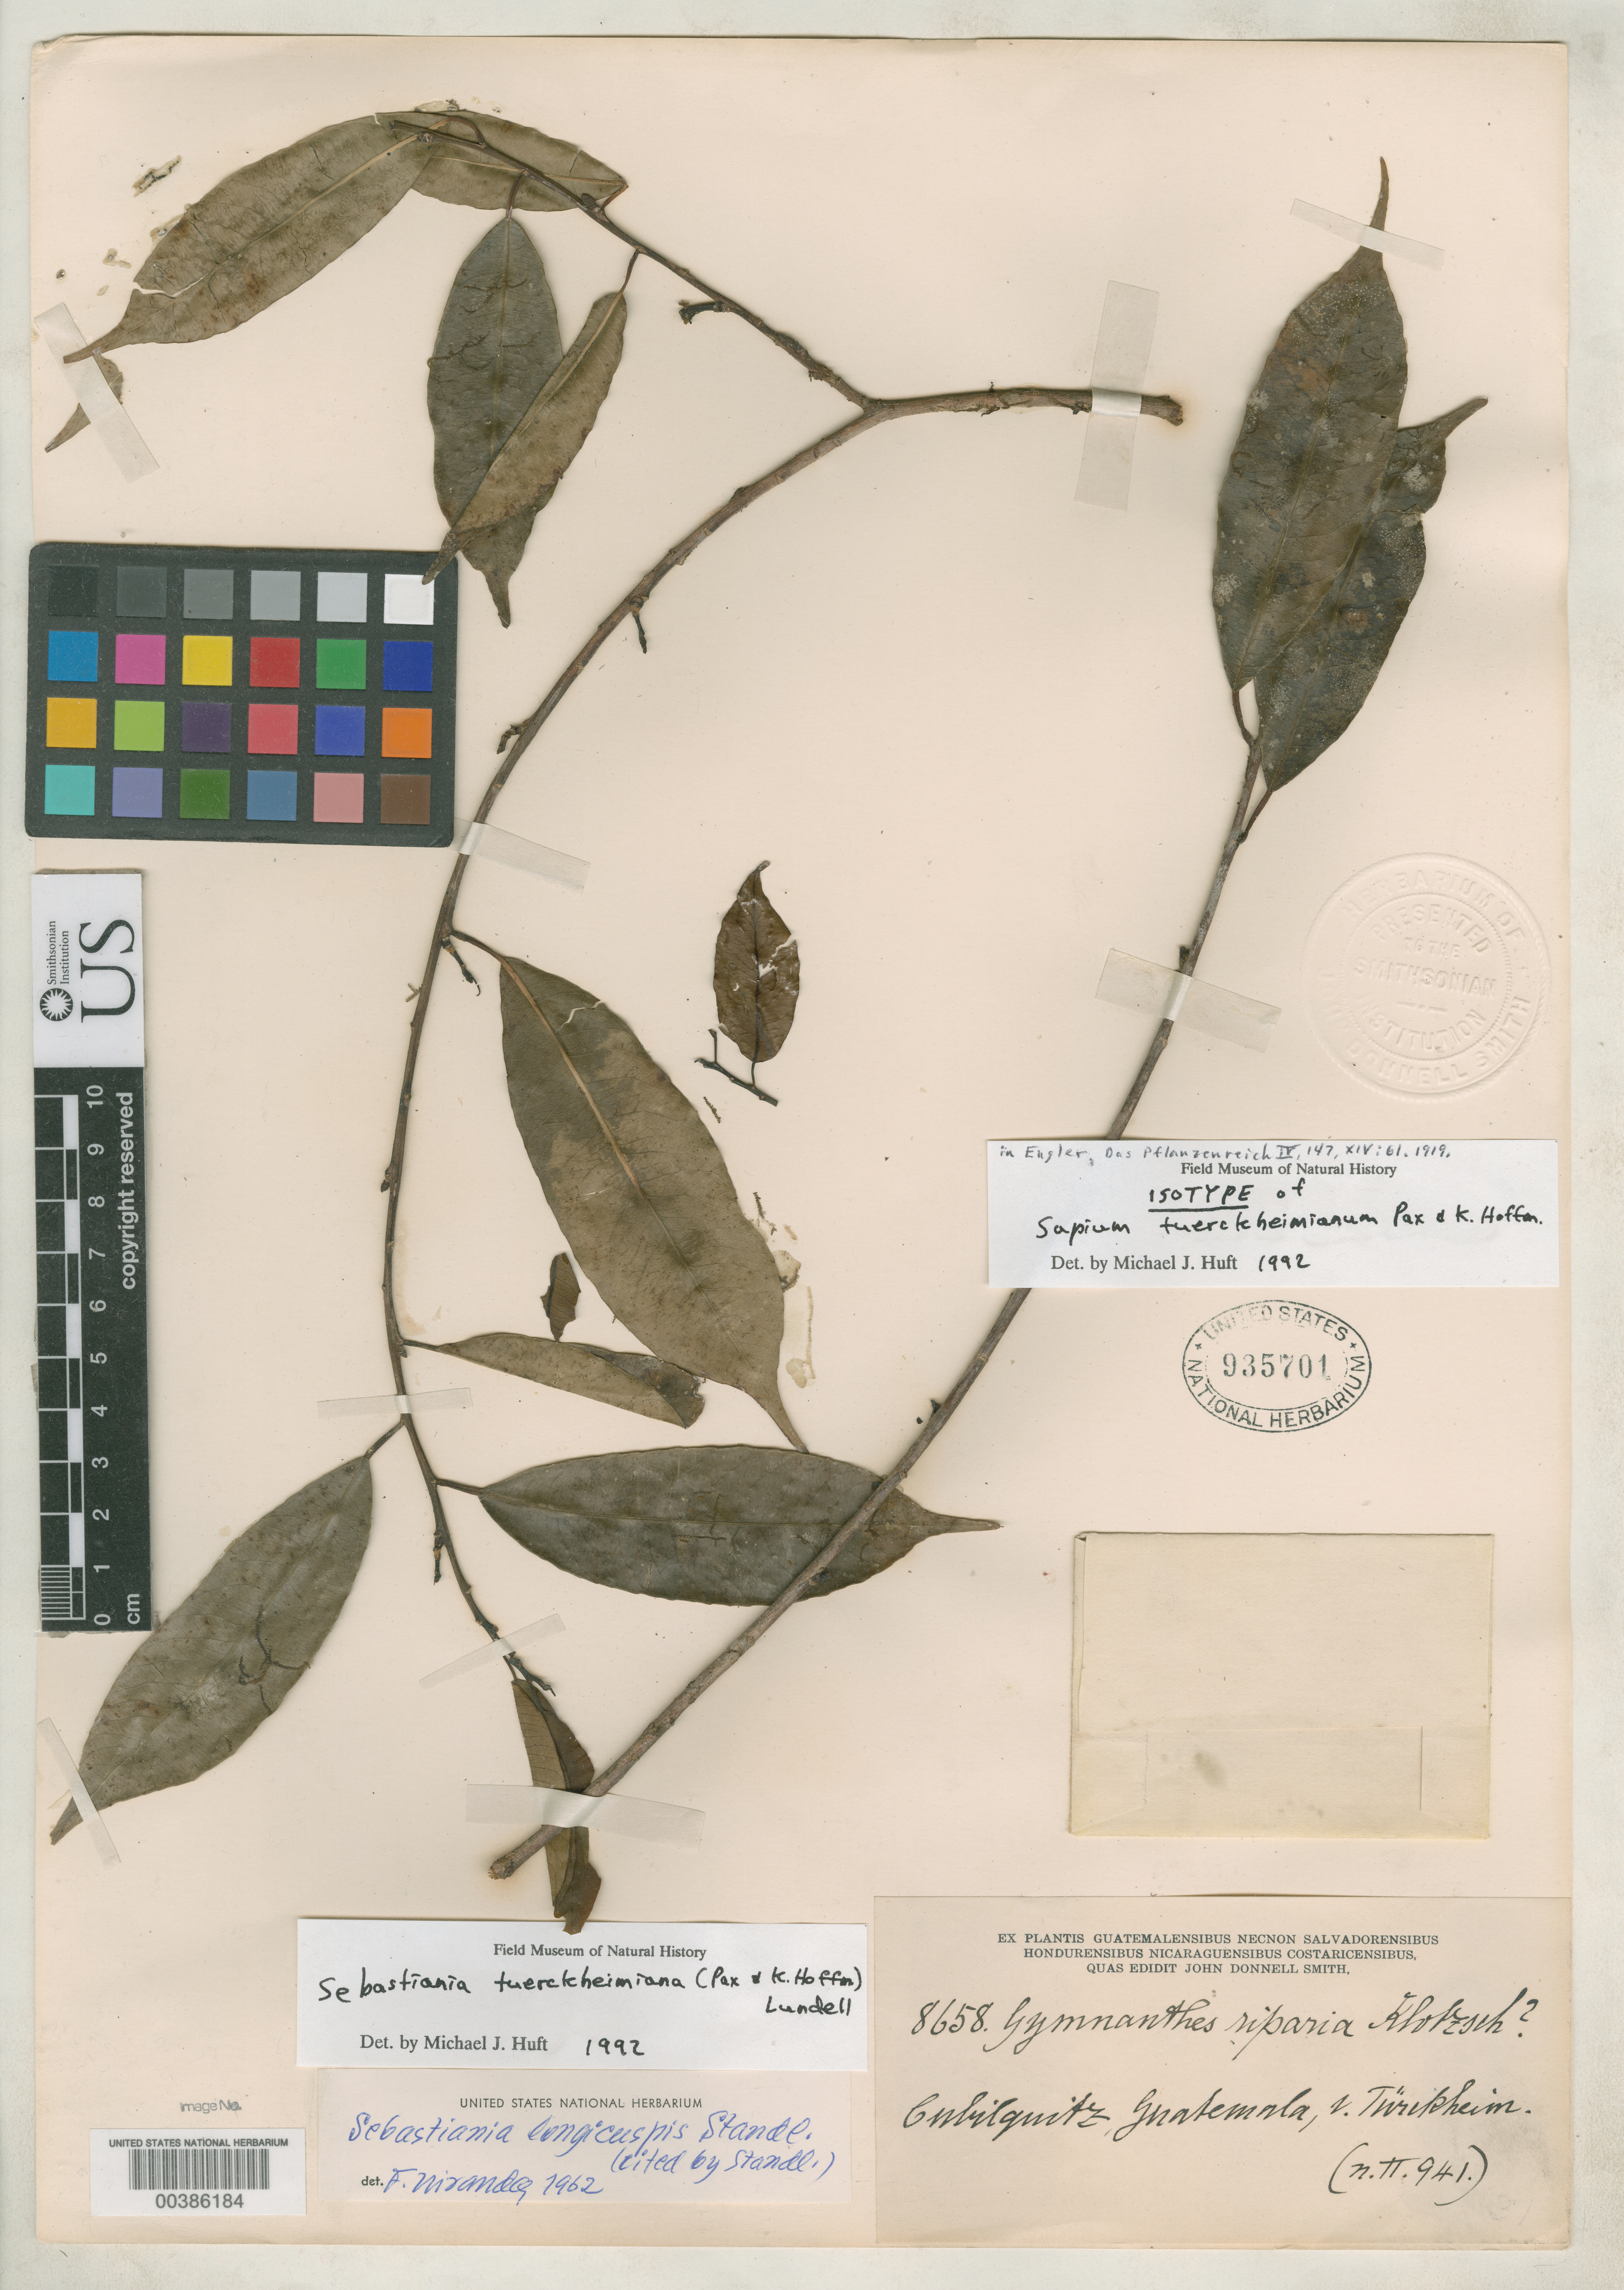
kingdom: Plantae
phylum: Tracheophyta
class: Magnoliopsida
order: Malpighiales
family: Euphorbiaceae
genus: Sapium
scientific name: Sapium tuerckheimianum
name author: Pax & K. Hoffm. in Engl.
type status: Isotype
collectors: J. Donnell Smith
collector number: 8658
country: Guatemala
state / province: Alta Verapaz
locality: Cubilquitz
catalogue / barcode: US 935701